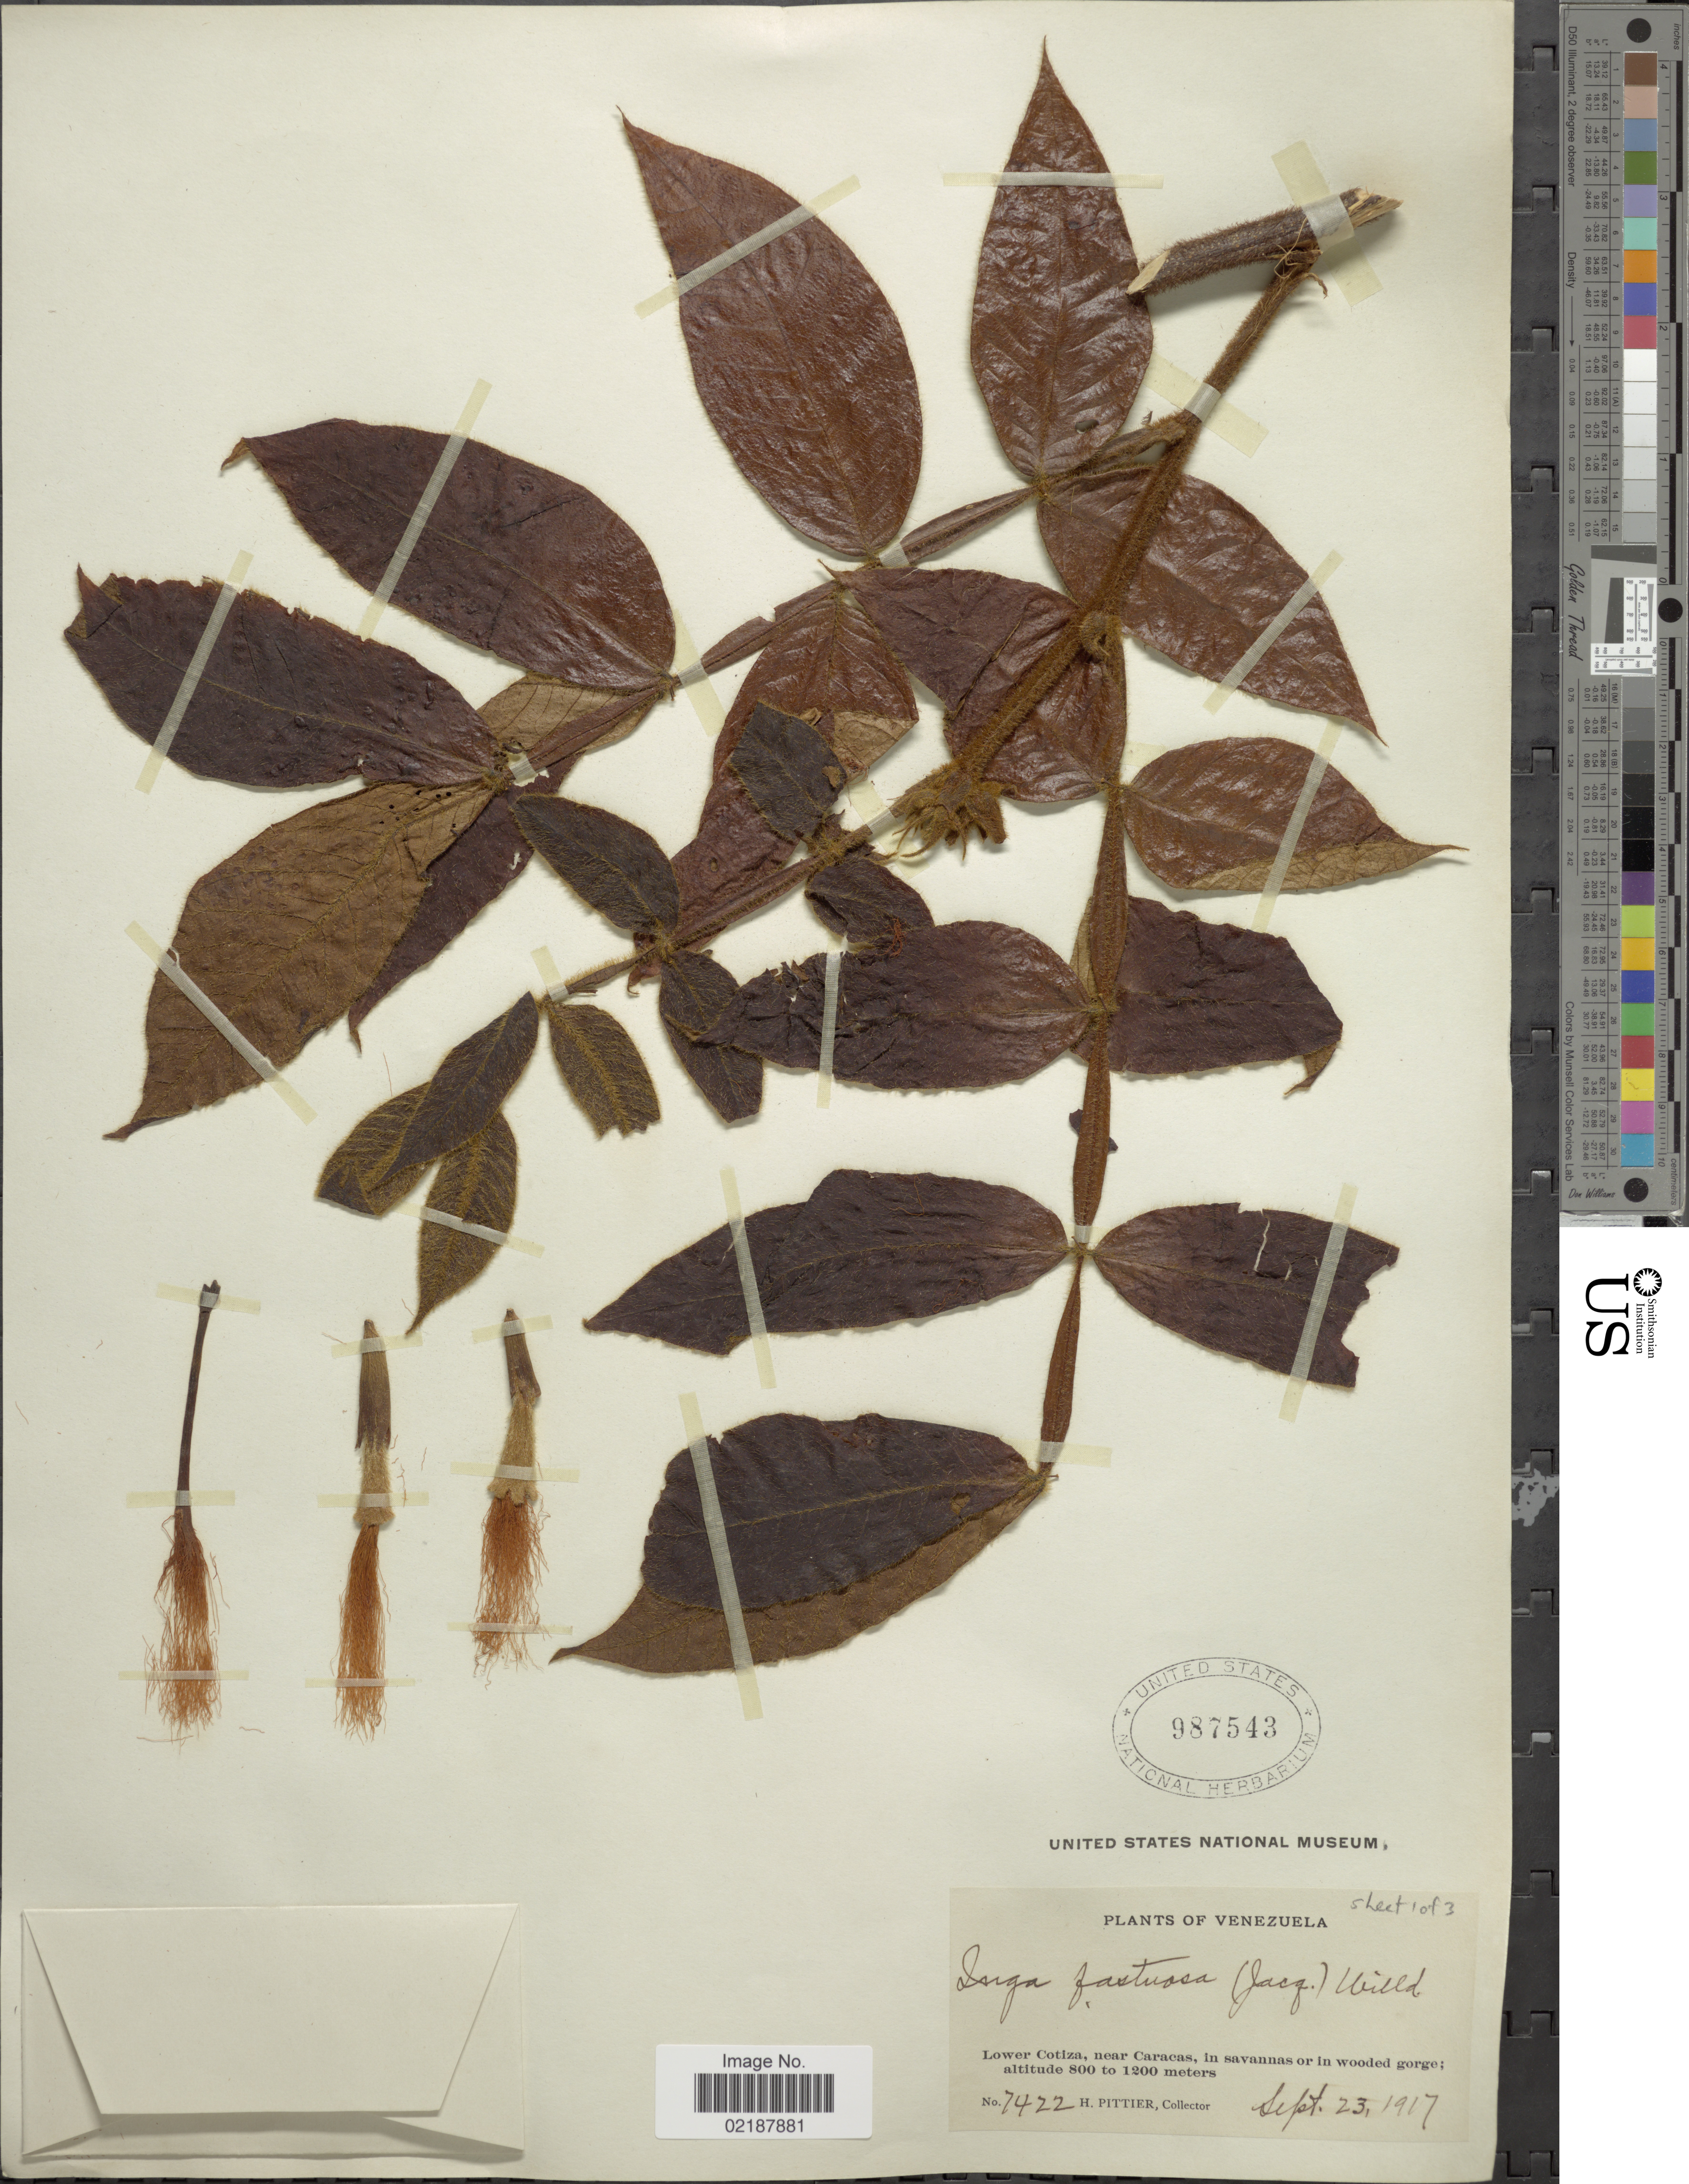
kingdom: Plantae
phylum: Tracheophyta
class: Magnoliopsida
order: Fabales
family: Fabaceae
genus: Inga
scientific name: Inga fastuosa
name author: (Jacq.) Willd.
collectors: H. F. Pittier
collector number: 7422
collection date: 1917-09-23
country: Venezuela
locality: Lower Cotiza, near Caracas, in savannas or in wooded gorge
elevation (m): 800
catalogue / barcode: US 987543